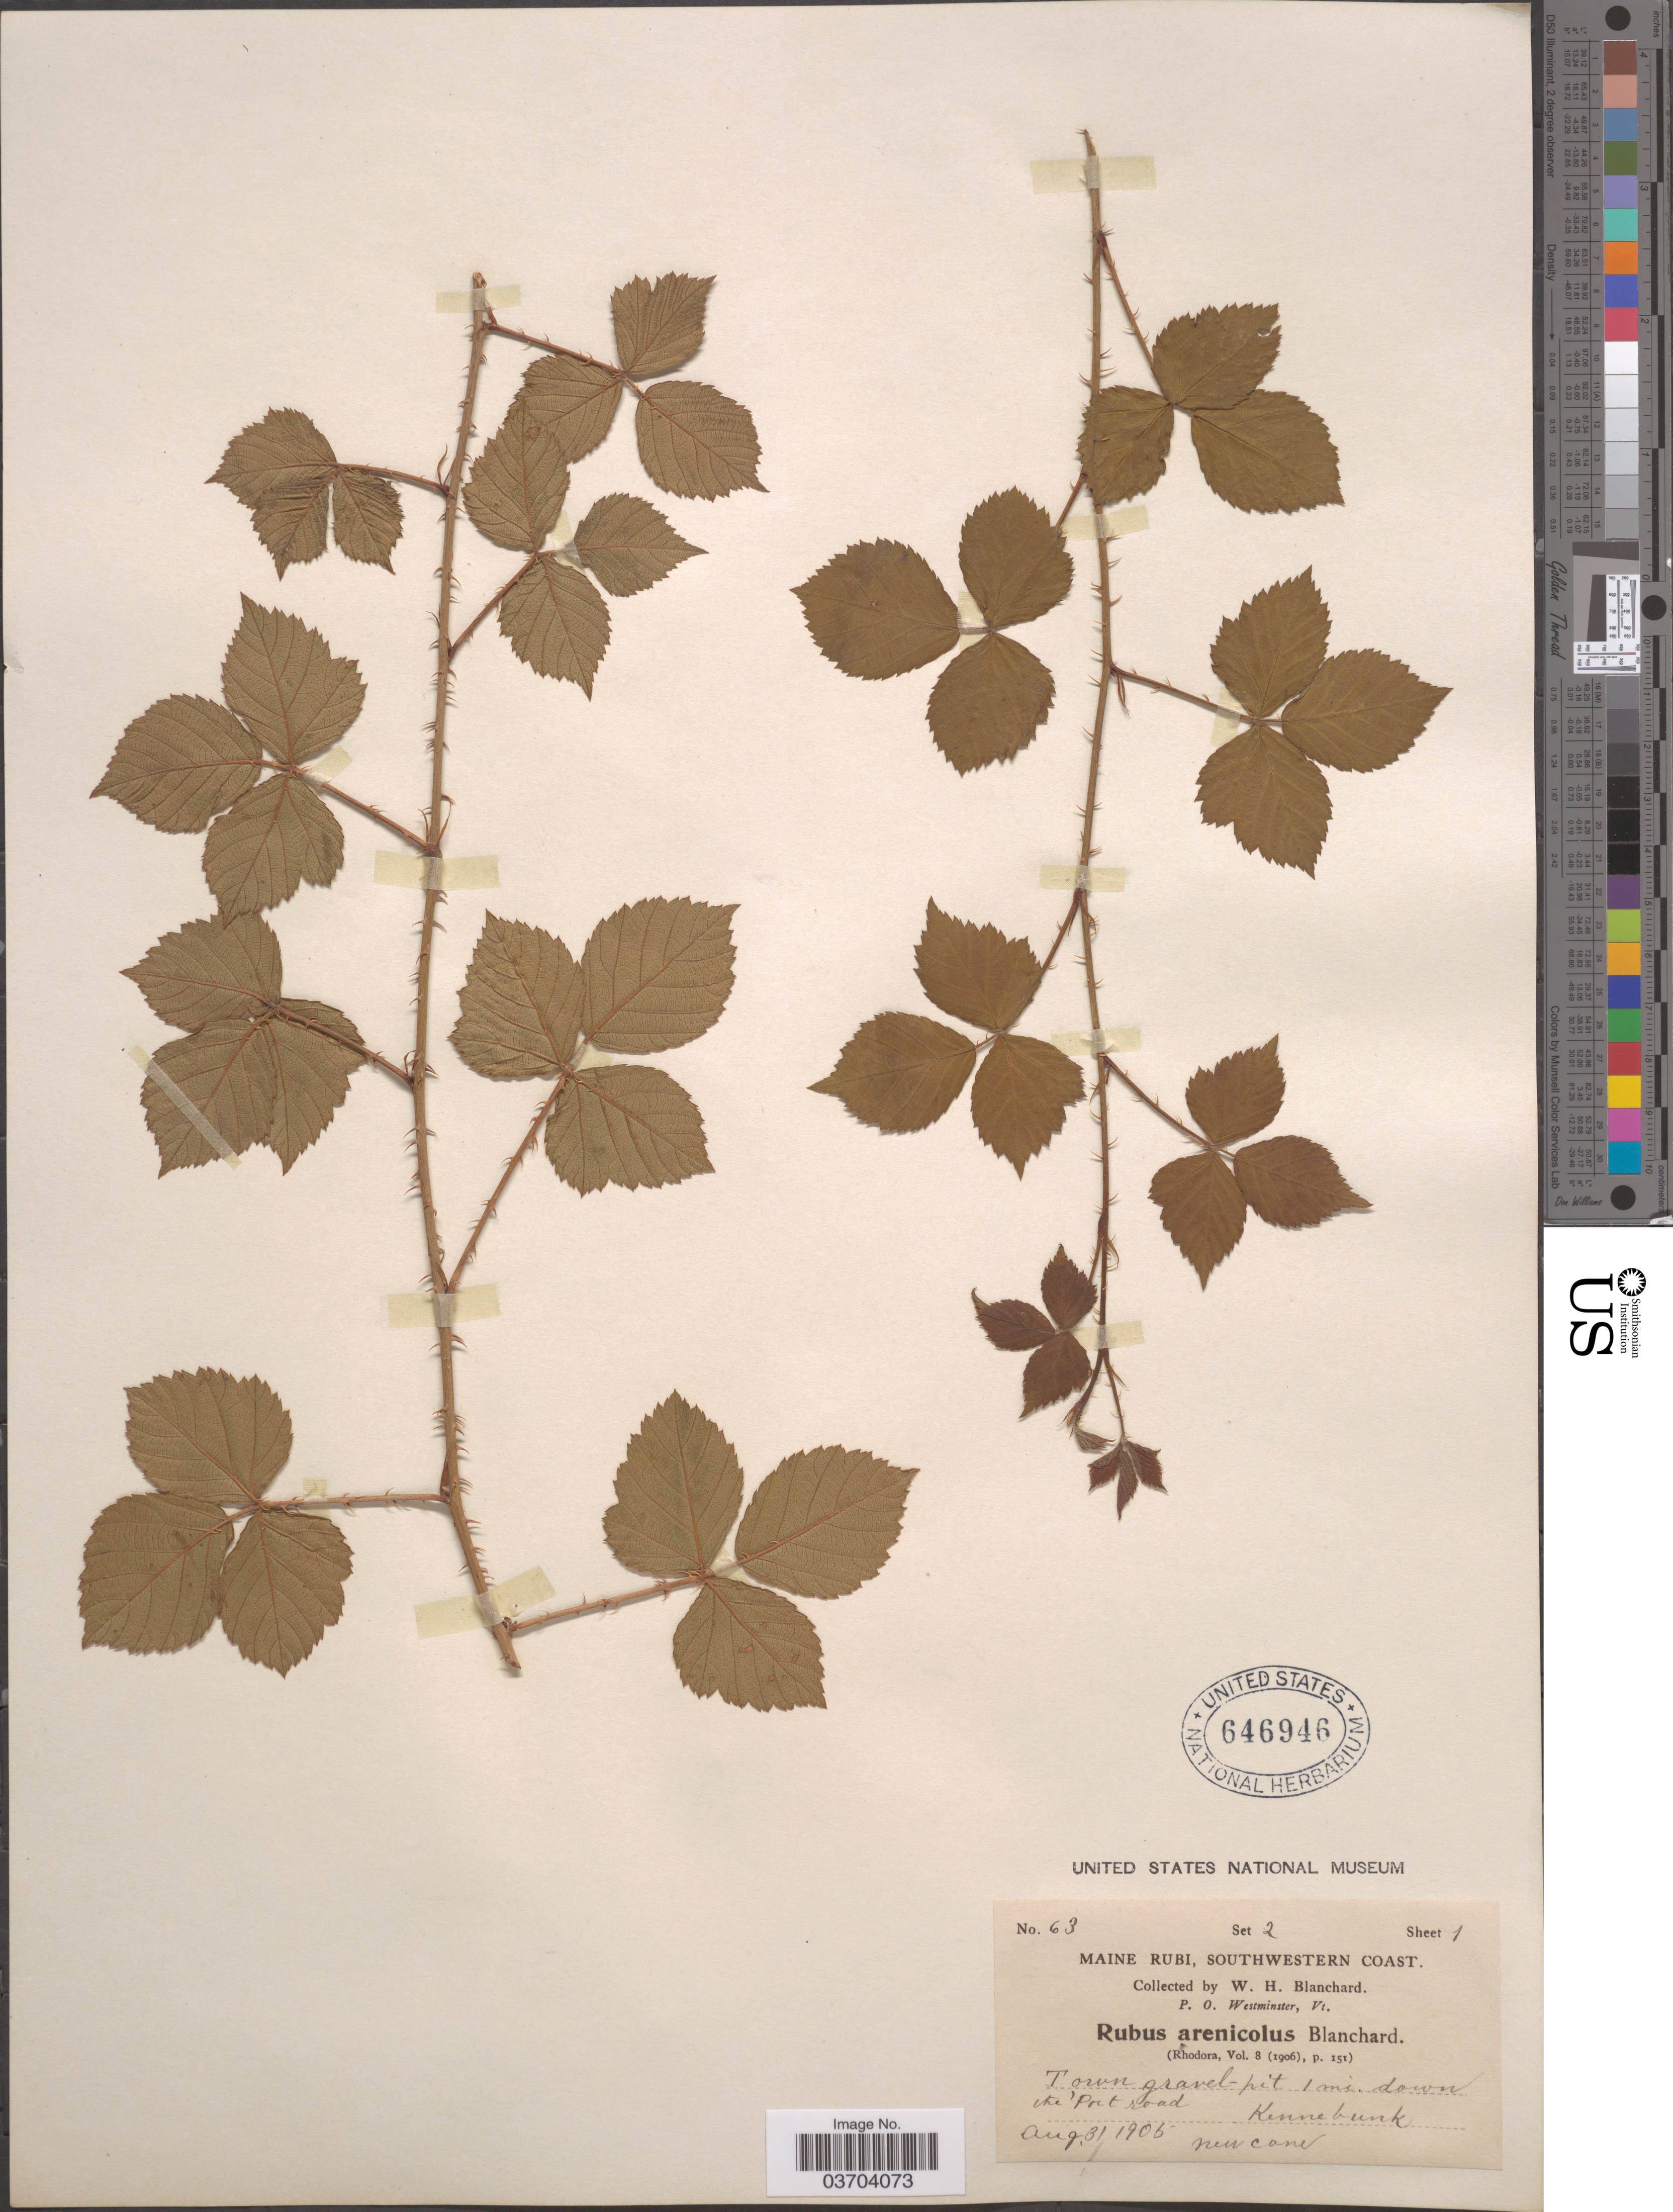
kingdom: Plantae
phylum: Tracheophyta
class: Magnoliopsida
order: Rosales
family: Rosaceae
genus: Rubus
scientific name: Rubus arenicola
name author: Blanch.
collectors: W. H. Blanchard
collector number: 63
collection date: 1905-08-31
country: United States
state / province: Maine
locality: Southwestern Coast. Town gravel-pit 1 mi. down the 'Port road. Kennebunk.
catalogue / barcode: US 646946